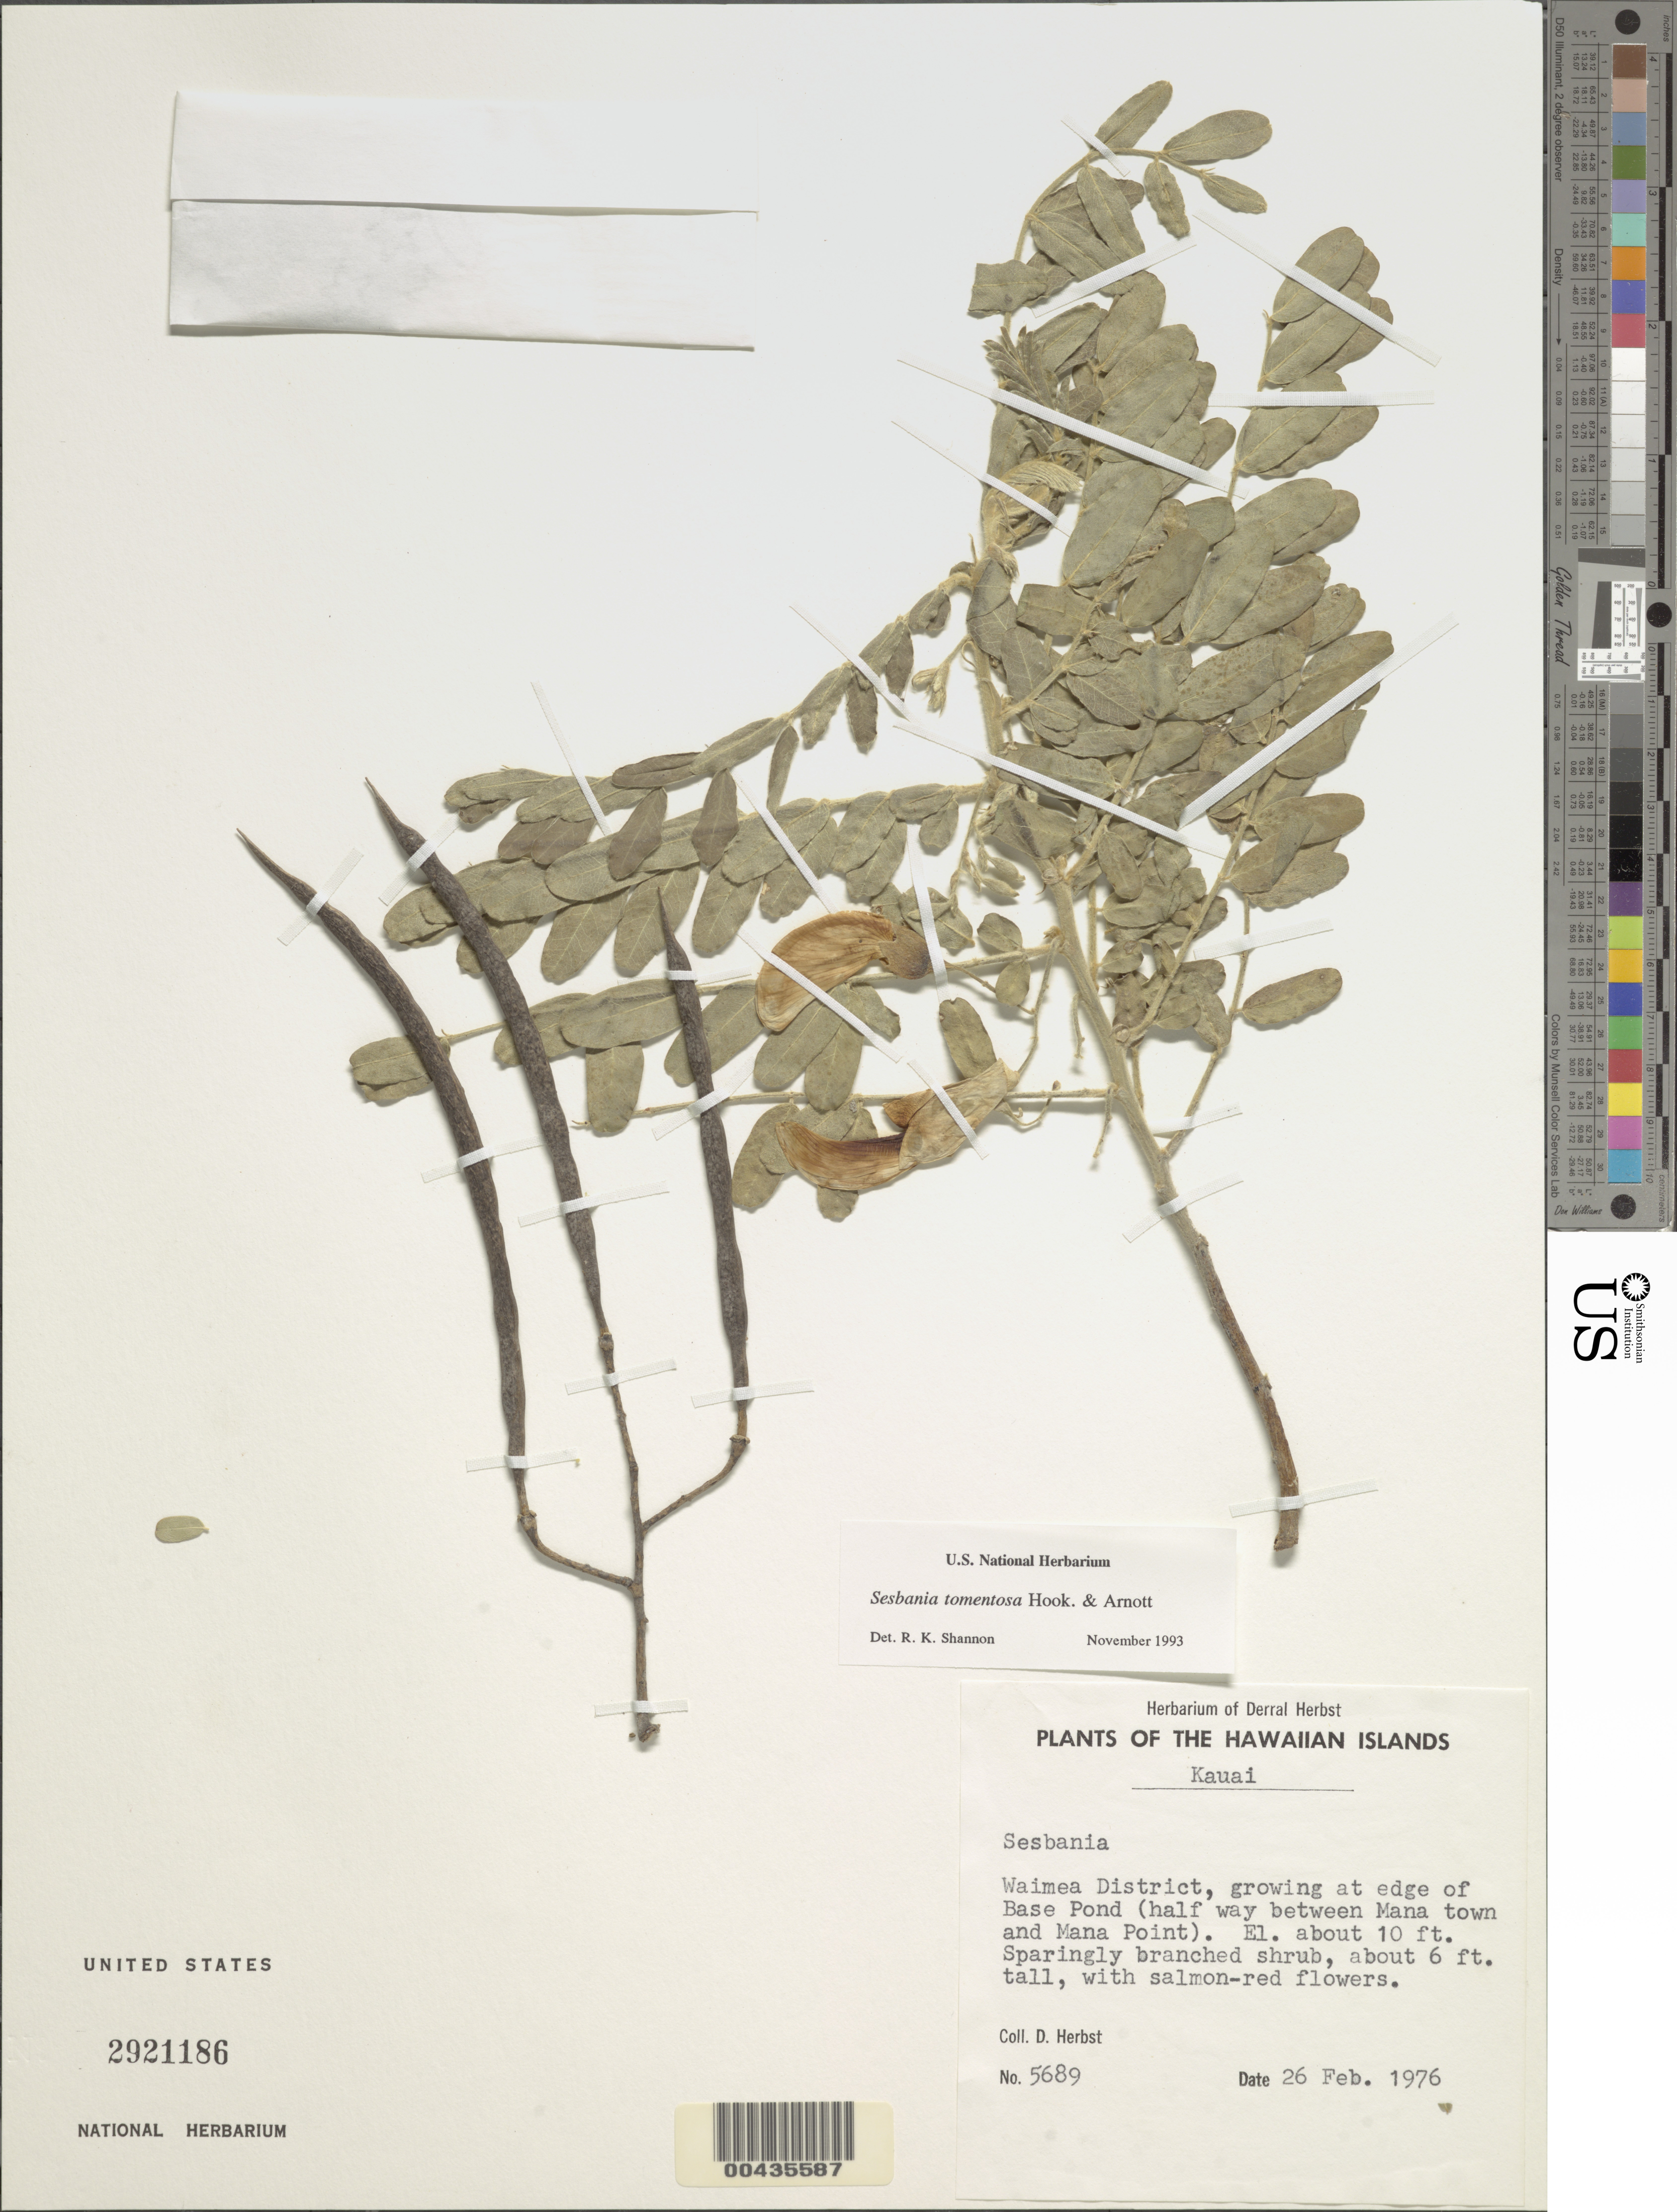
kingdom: Plantae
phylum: Tracheophyta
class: Magnoliopsida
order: Fabales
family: Fabaceae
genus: Sesbania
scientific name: Sesbania tomentosa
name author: Hook. & Arn.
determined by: Shannon, R. K., (UNITED STATES)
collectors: D. R. Herbst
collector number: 5689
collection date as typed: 26 Feb 1976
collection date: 1976-02-26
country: United States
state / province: Hawaii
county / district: Kauai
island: Kaua'i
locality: Waimea District, growing at edge of base Pond (half way between Mana town and Mana Point)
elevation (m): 3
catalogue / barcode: US 2921186